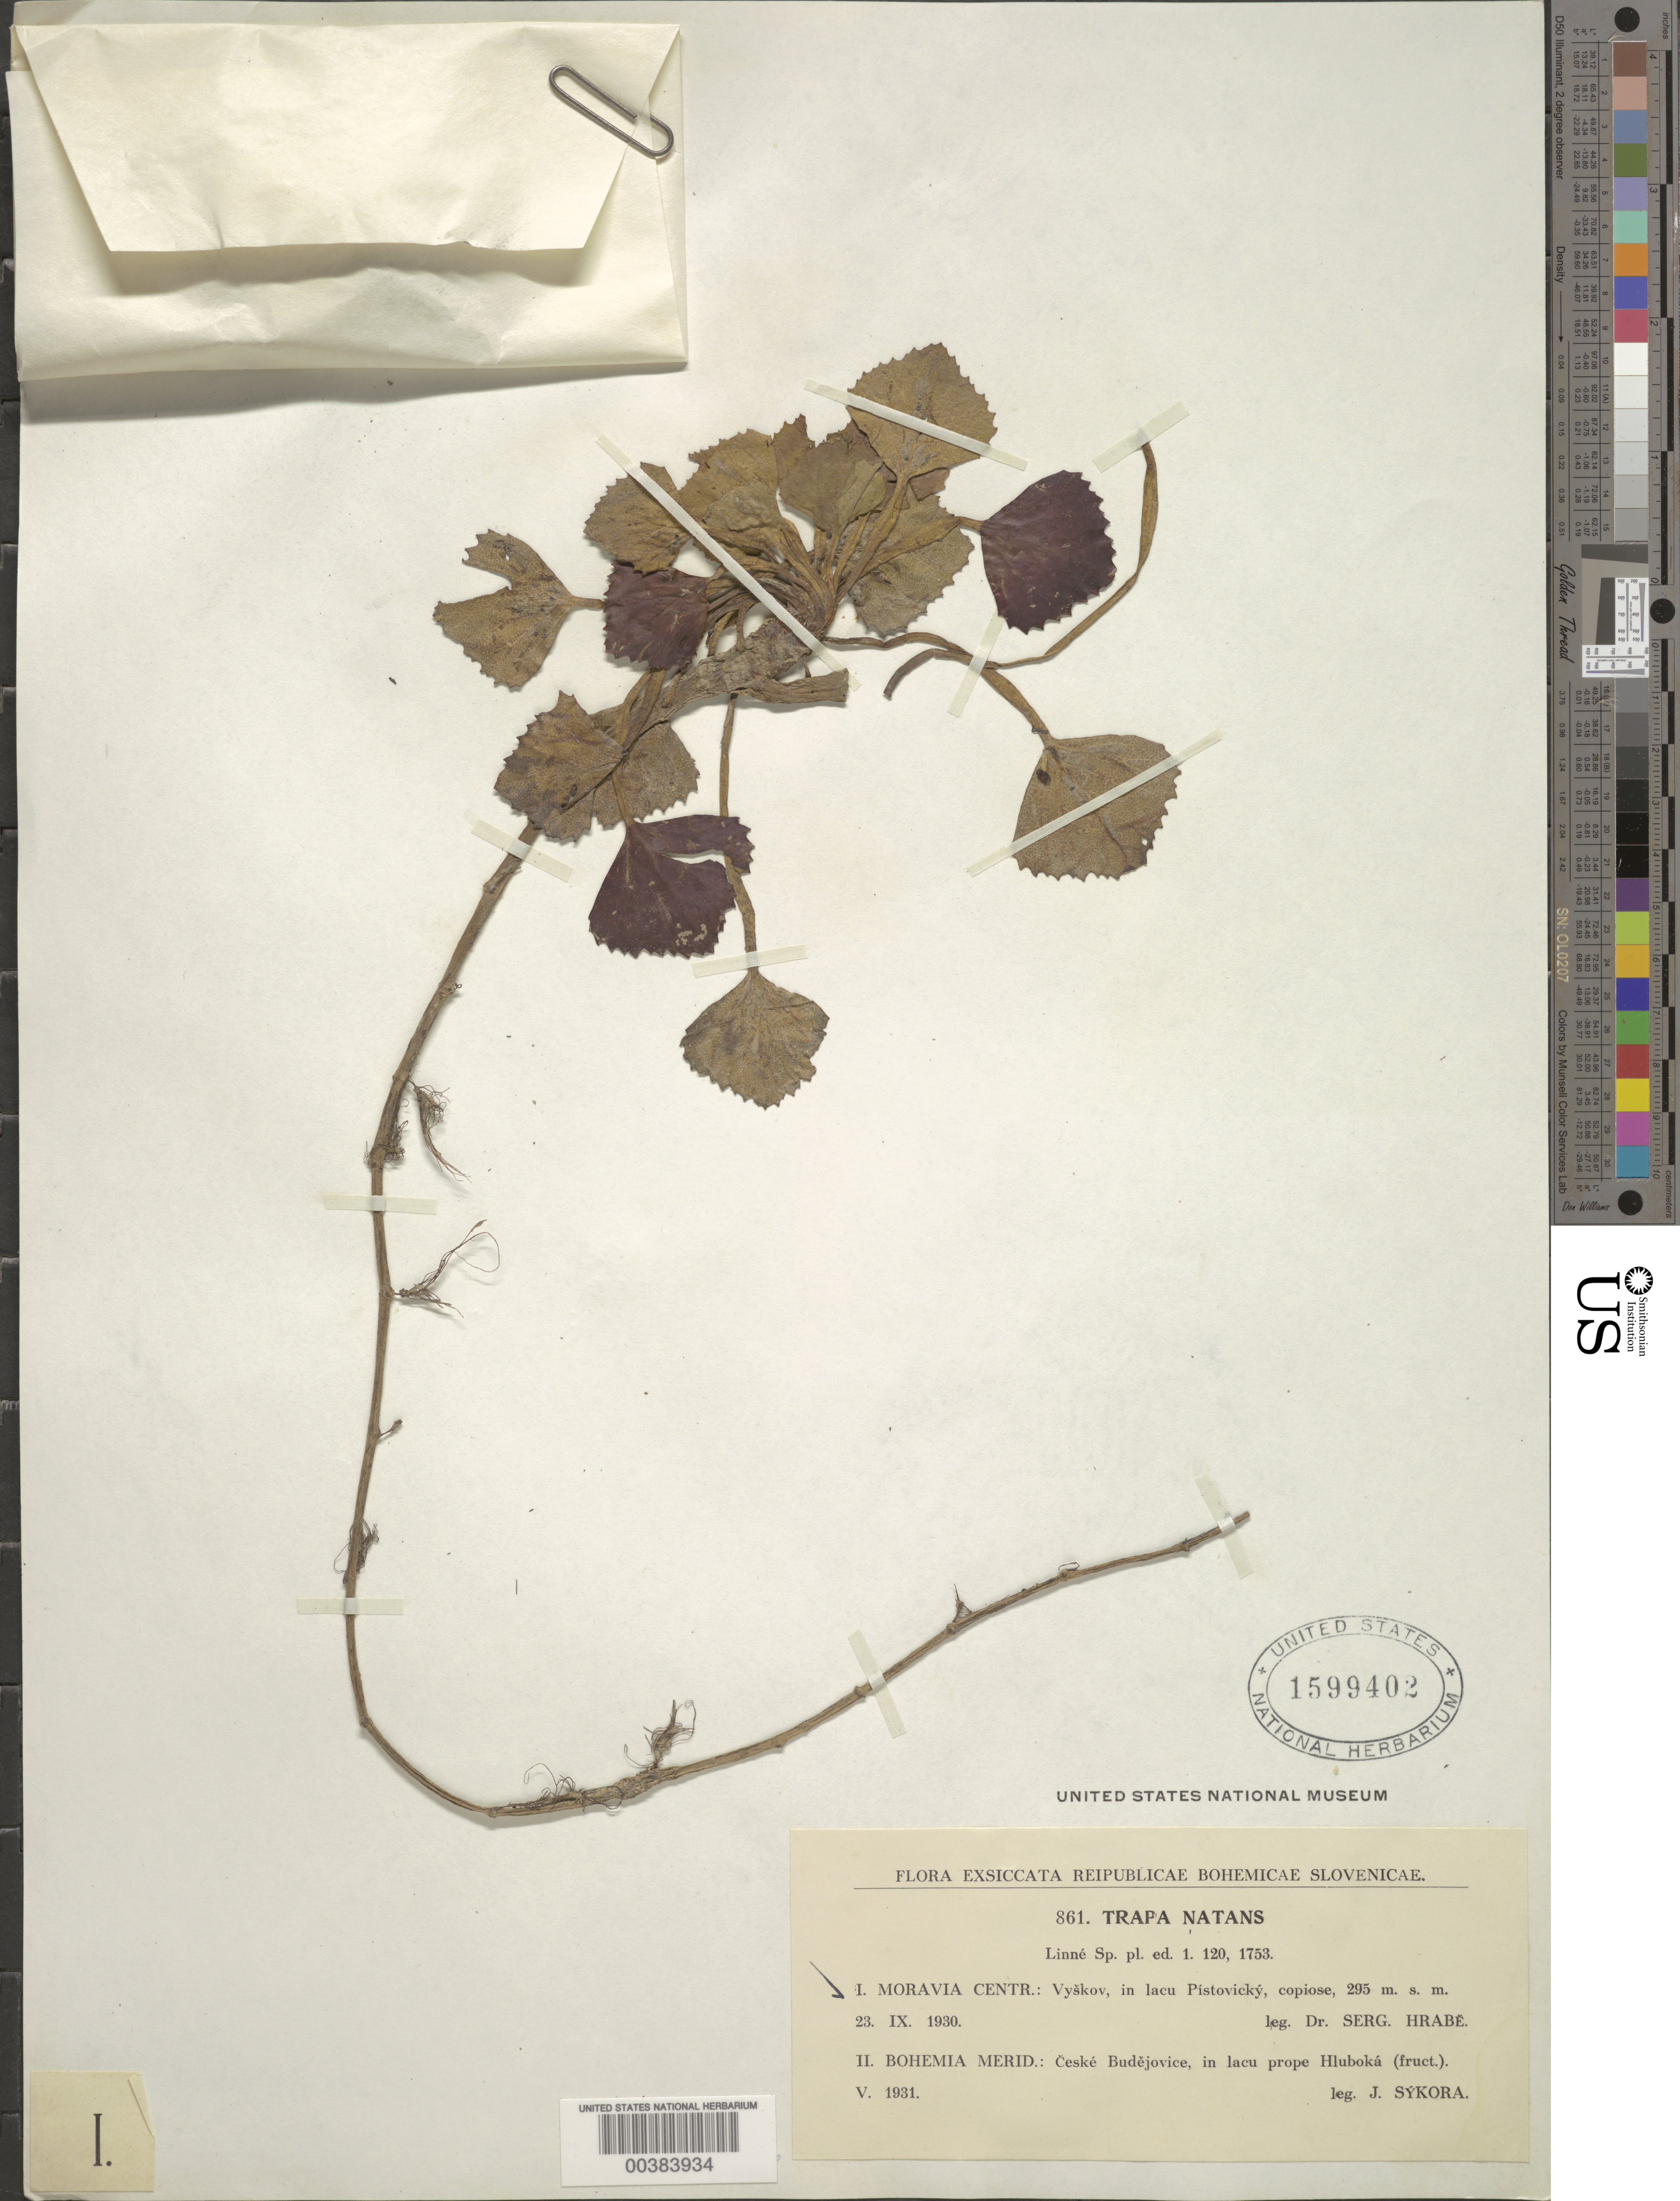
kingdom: Plantae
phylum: Tracheophyta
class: Magnoliopsida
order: Myrtales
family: Lythraceae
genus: Trapa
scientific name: Trapa natans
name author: L.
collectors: S. Hrabe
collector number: Exs. 861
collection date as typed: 23 Sep 1930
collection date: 1930-09-23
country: Czechia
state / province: South Moravian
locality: Moravia, Vyskov, in lacu Pistovicky. [Vyskov District?]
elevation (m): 295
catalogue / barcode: US 1599402